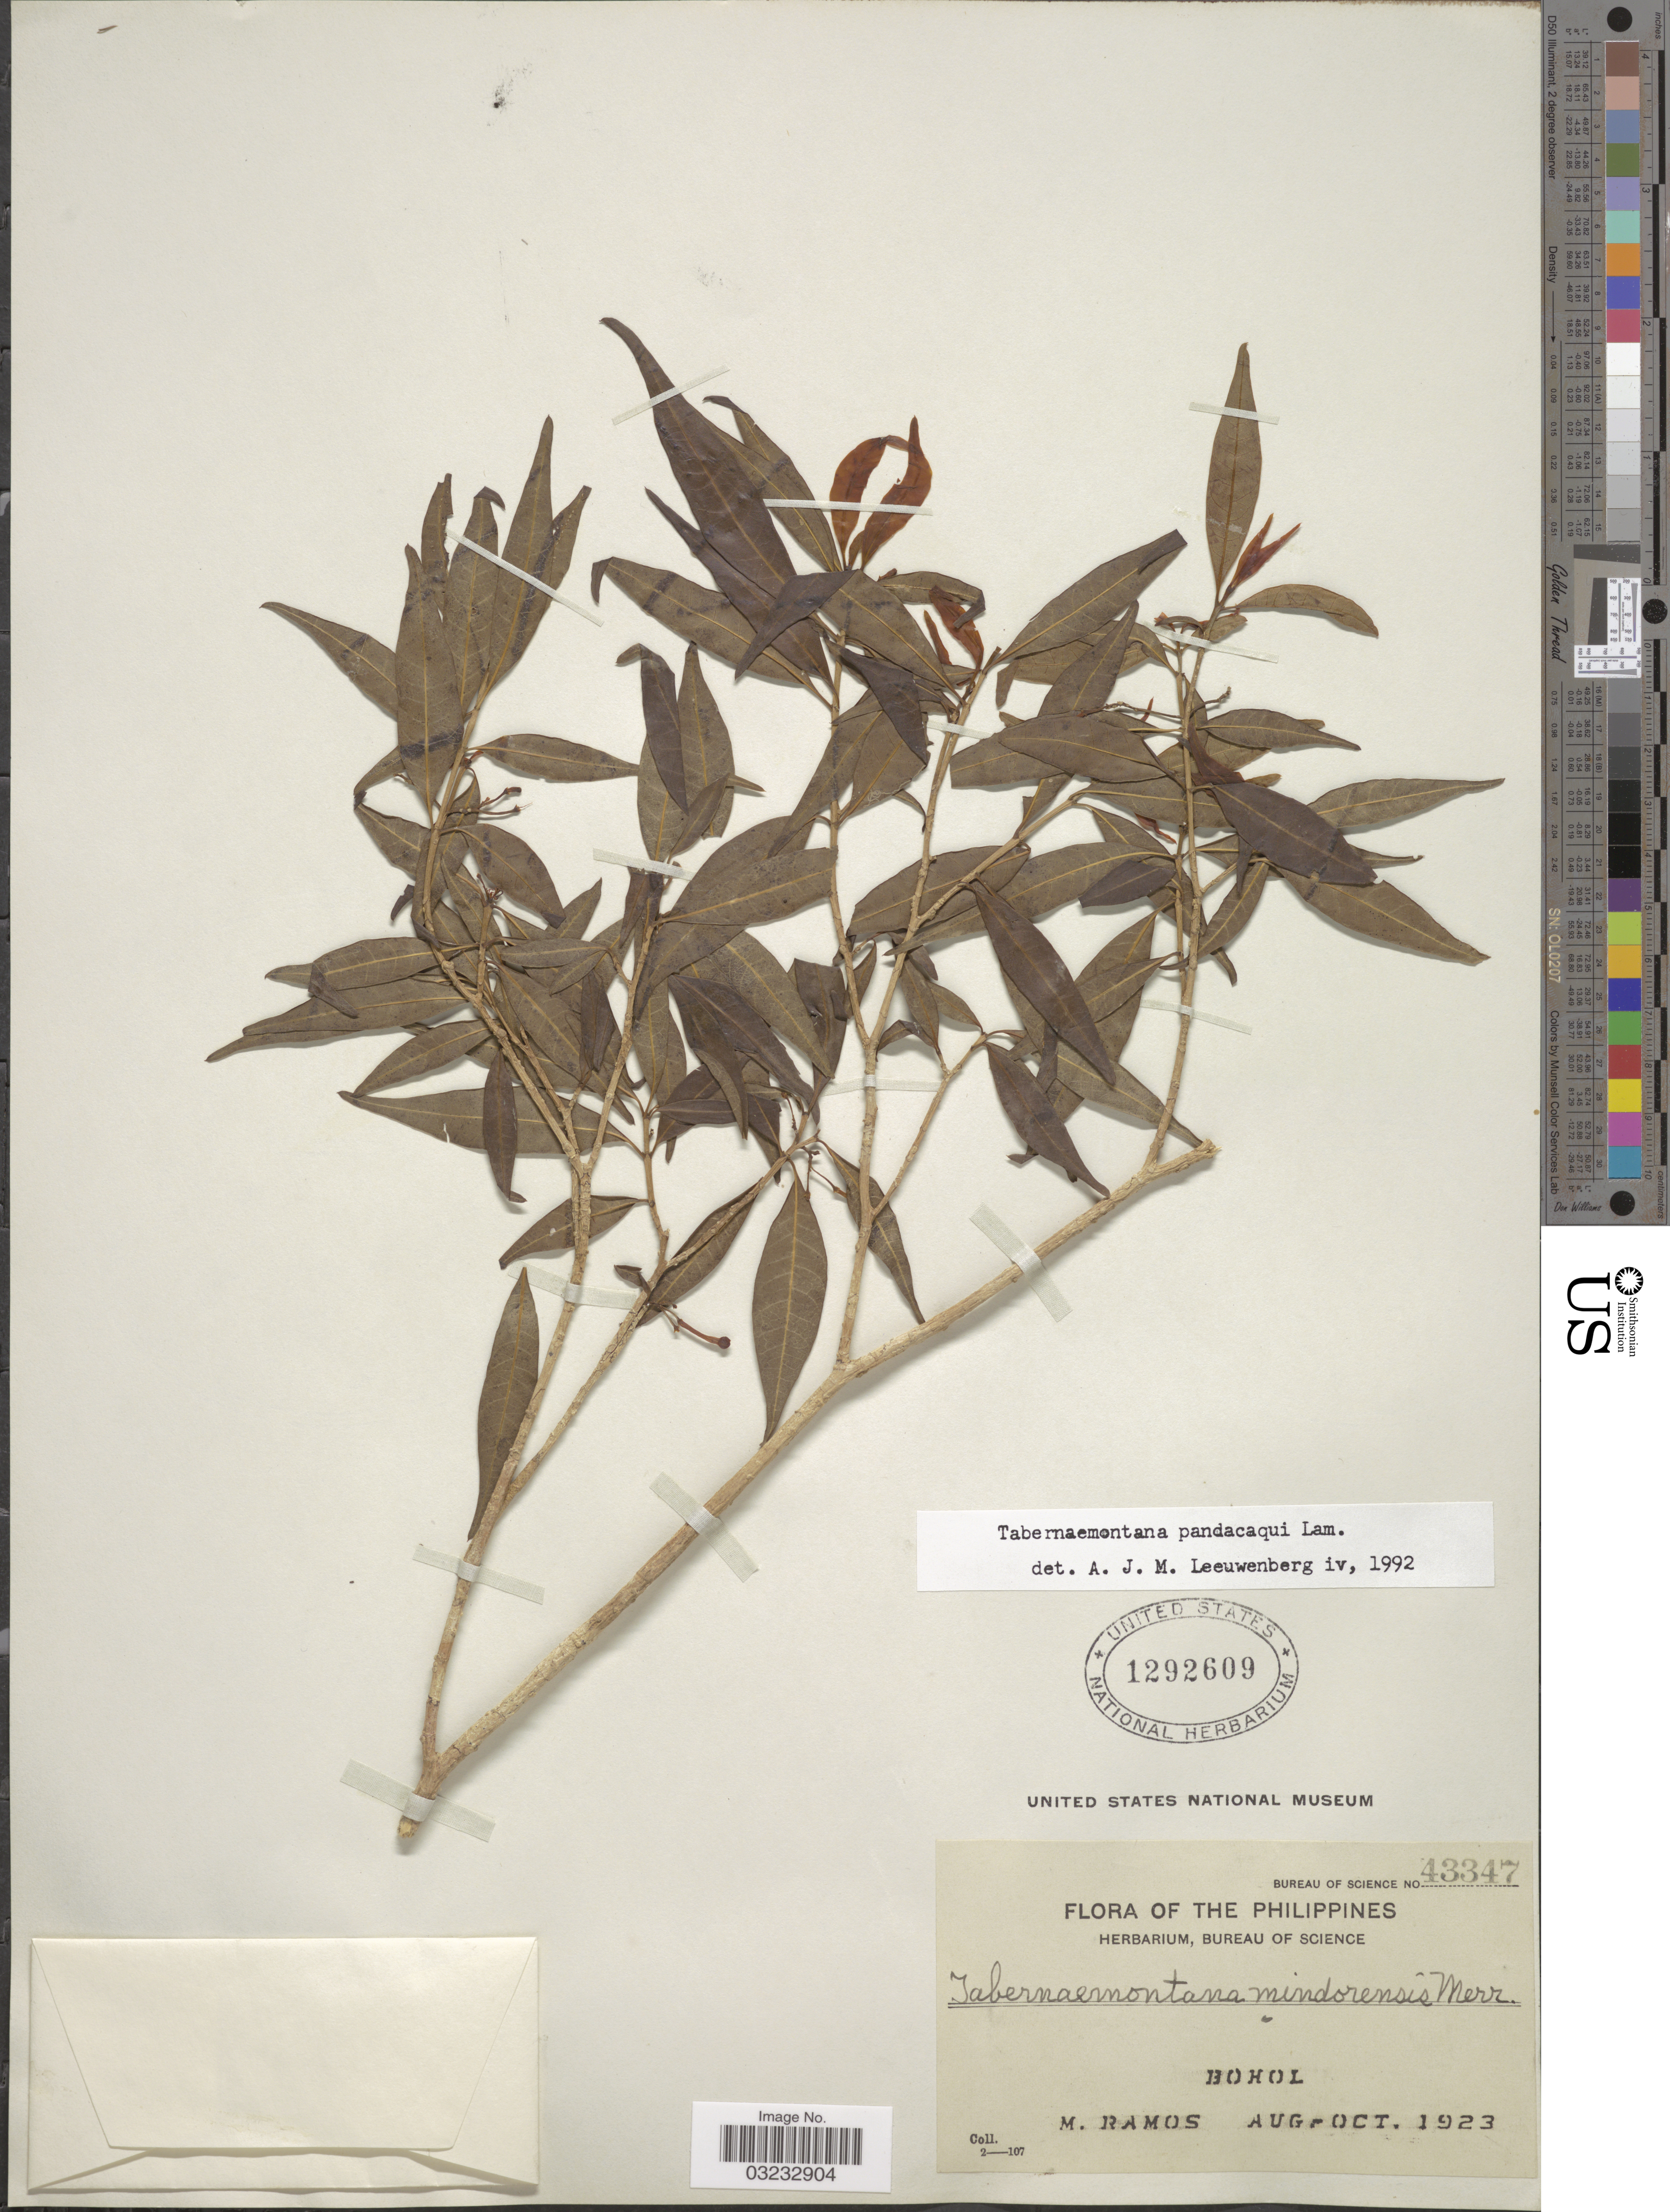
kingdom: Plantae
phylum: Tracheophyta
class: Magnoliopsida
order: Gentianales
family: Apocynaceae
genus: Tabernaemontana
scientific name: Tabernaemontana pandacaqui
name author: Poir.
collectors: M. Ramos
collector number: Bureau of Science 43347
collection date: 1923-08/1923-10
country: Philippines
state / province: Central Visayas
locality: Bohol.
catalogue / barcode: US 1292609